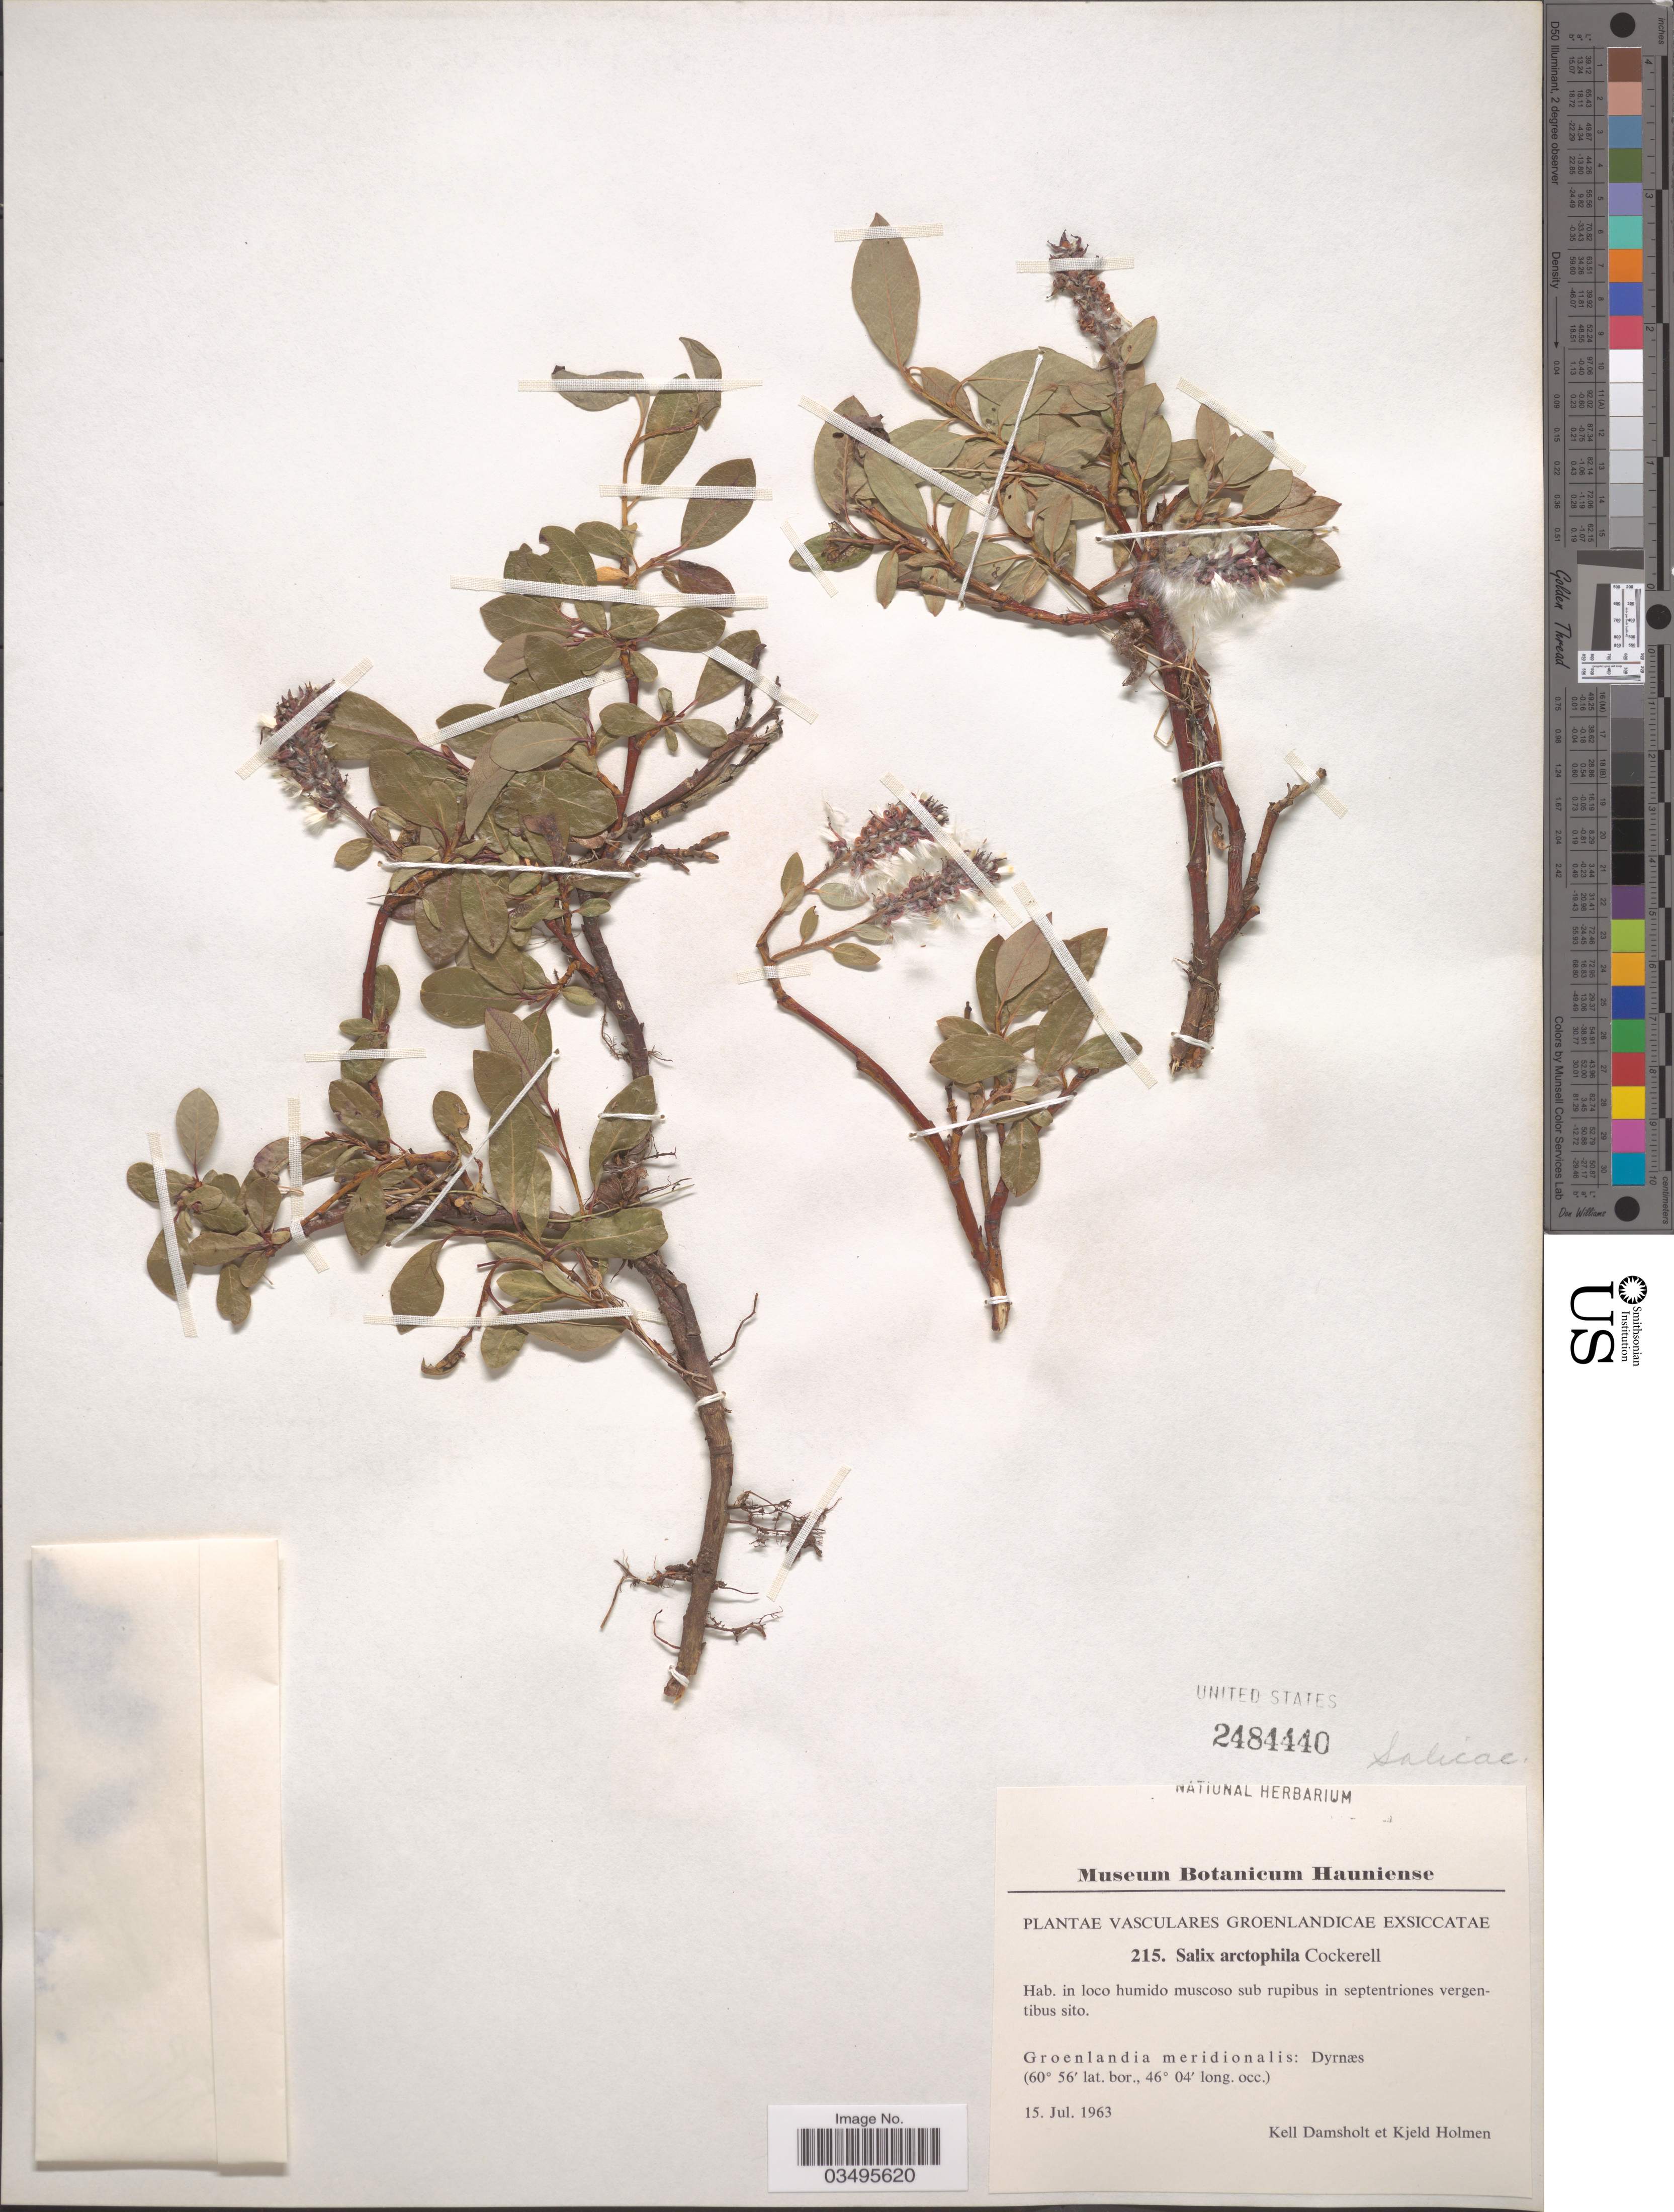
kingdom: Plantae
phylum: Tracheophyta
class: Magnoliopsida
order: Malpighiales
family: Salicaceae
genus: Salix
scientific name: Salix arctophila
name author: Cockerell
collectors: K. Damsholt & K. A. Holmen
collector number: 215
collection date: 1963-07-15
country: Greenland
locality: Groenlandia meridionalis: Dyrnæs.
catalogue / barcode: US 2484440